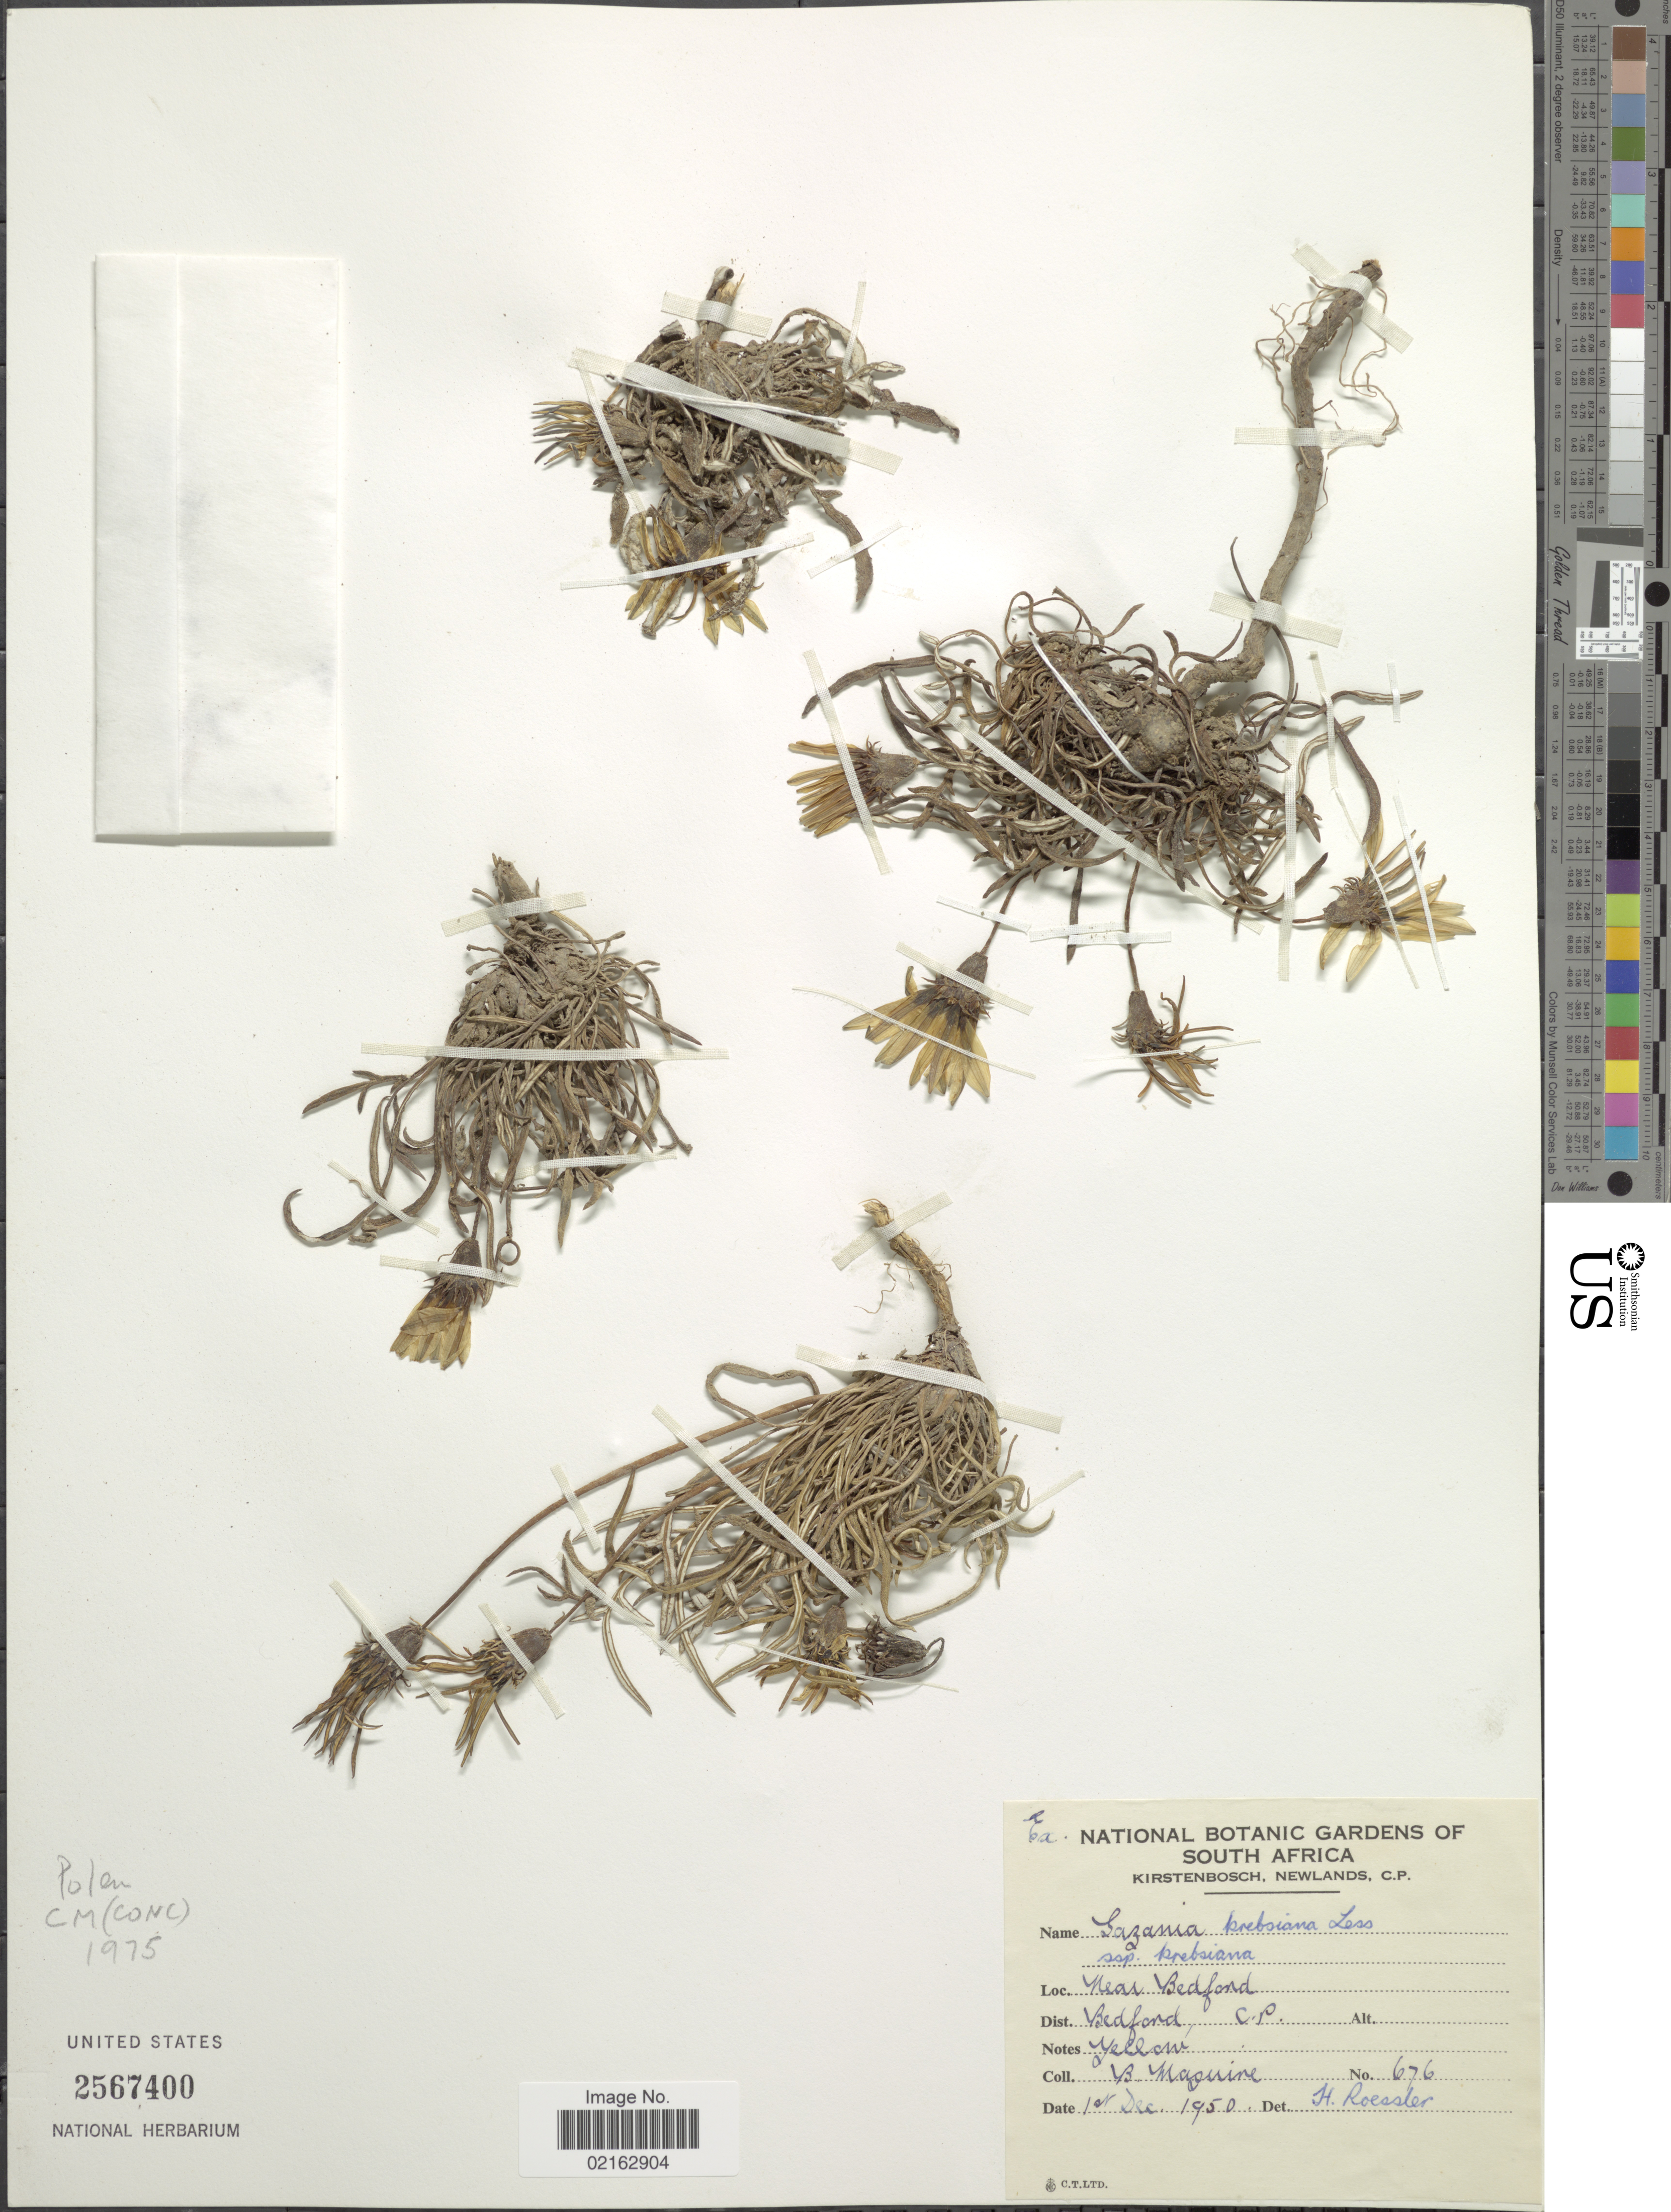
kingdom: Plantae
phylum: Tracheophyta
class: Magnoliopsida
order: Asterales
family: Asteraceae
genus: Gazania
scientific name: Gazania krebsiana subsp. krebsiana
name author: Less.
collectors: B. Maguire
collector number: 676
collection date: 1950-12-01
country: South Africa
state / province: Eastern Cape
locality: Near Bedford. Dist. Bedford, C.P.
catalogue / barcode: US 2567400